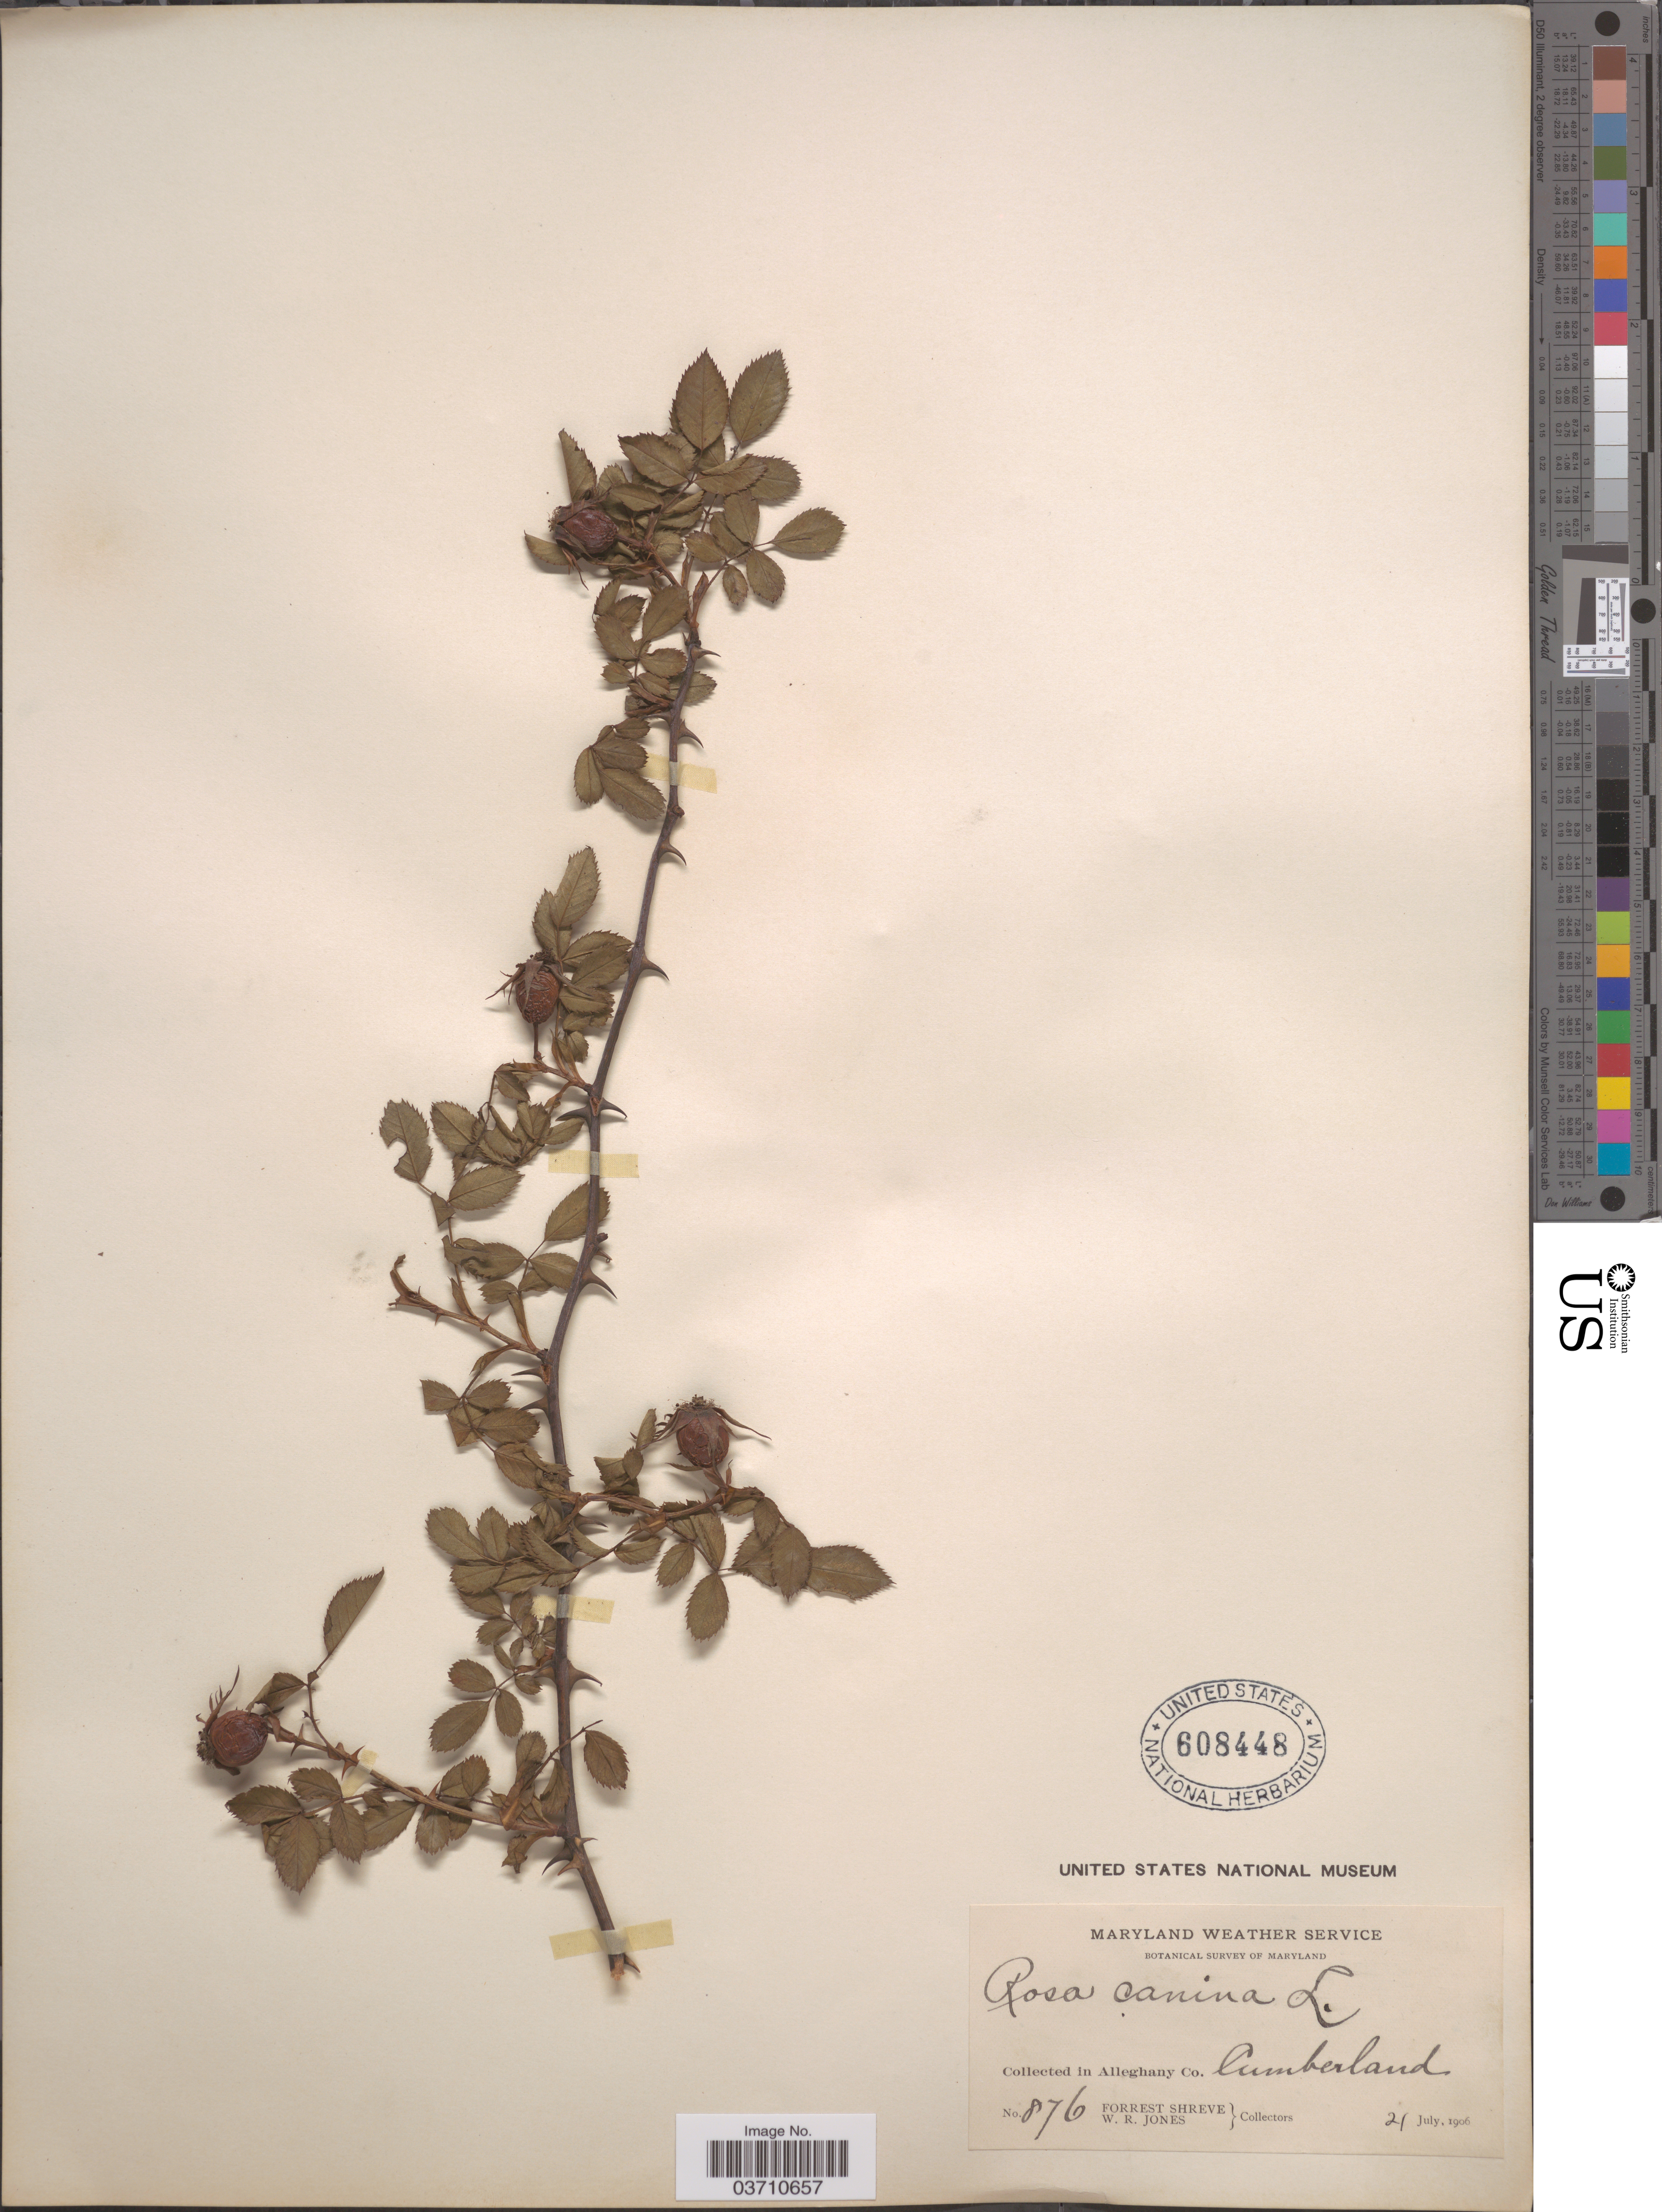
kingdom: Plantae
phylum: Tracheophyta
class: Magnoliopsida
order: Rosales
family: Rosaceae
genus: Rosa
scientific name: Rosa canina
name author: L.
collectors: F. Shreve & W. R. Jones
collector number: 876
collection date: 1906-07-21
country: United States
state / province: Maryland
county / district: Allegany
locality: Alleghany Co. Cumberland.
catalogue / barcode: US 608448